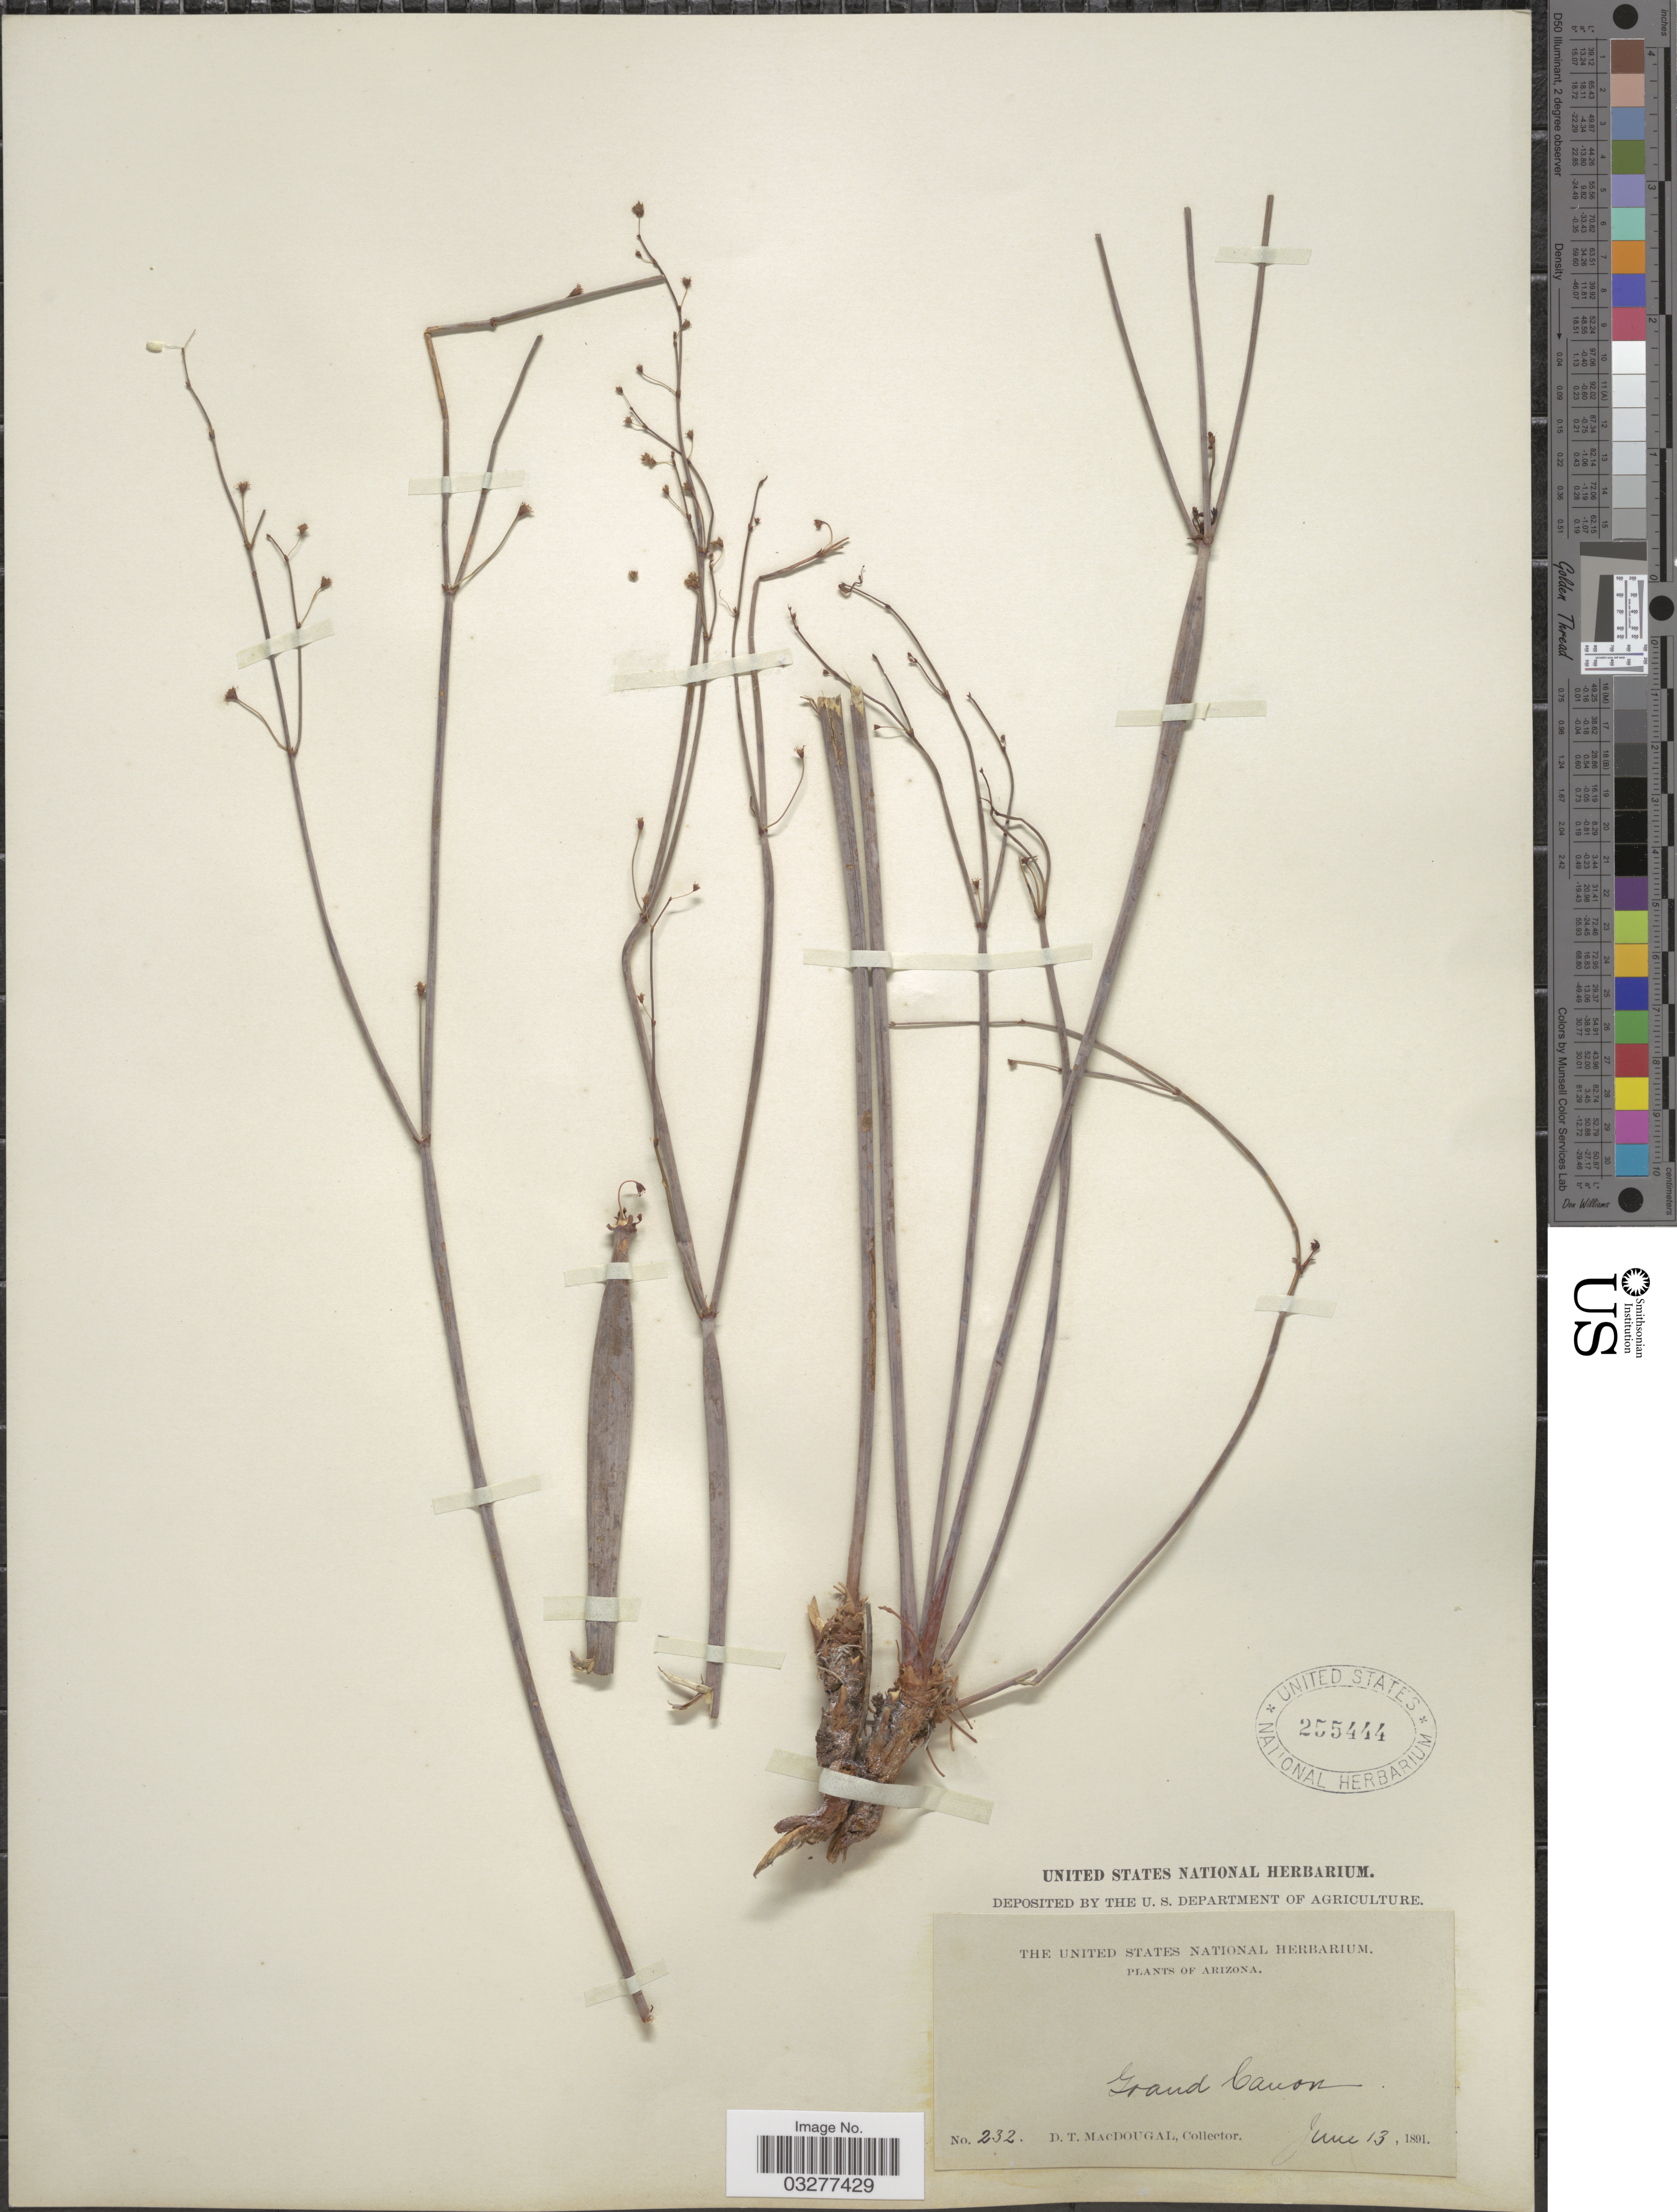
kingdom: Plantae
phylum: Tracheophyta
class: Magnoliopsida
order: Caryophyllales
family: Polygonaceae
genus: Eriogonum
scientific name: Eriogonum inflatum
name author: Torr. & Frém.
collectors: D. T. MacDougal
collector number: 232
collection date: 1891-06-13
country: United States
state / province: Arizona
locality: Grand Canon.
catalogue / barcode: US 255444